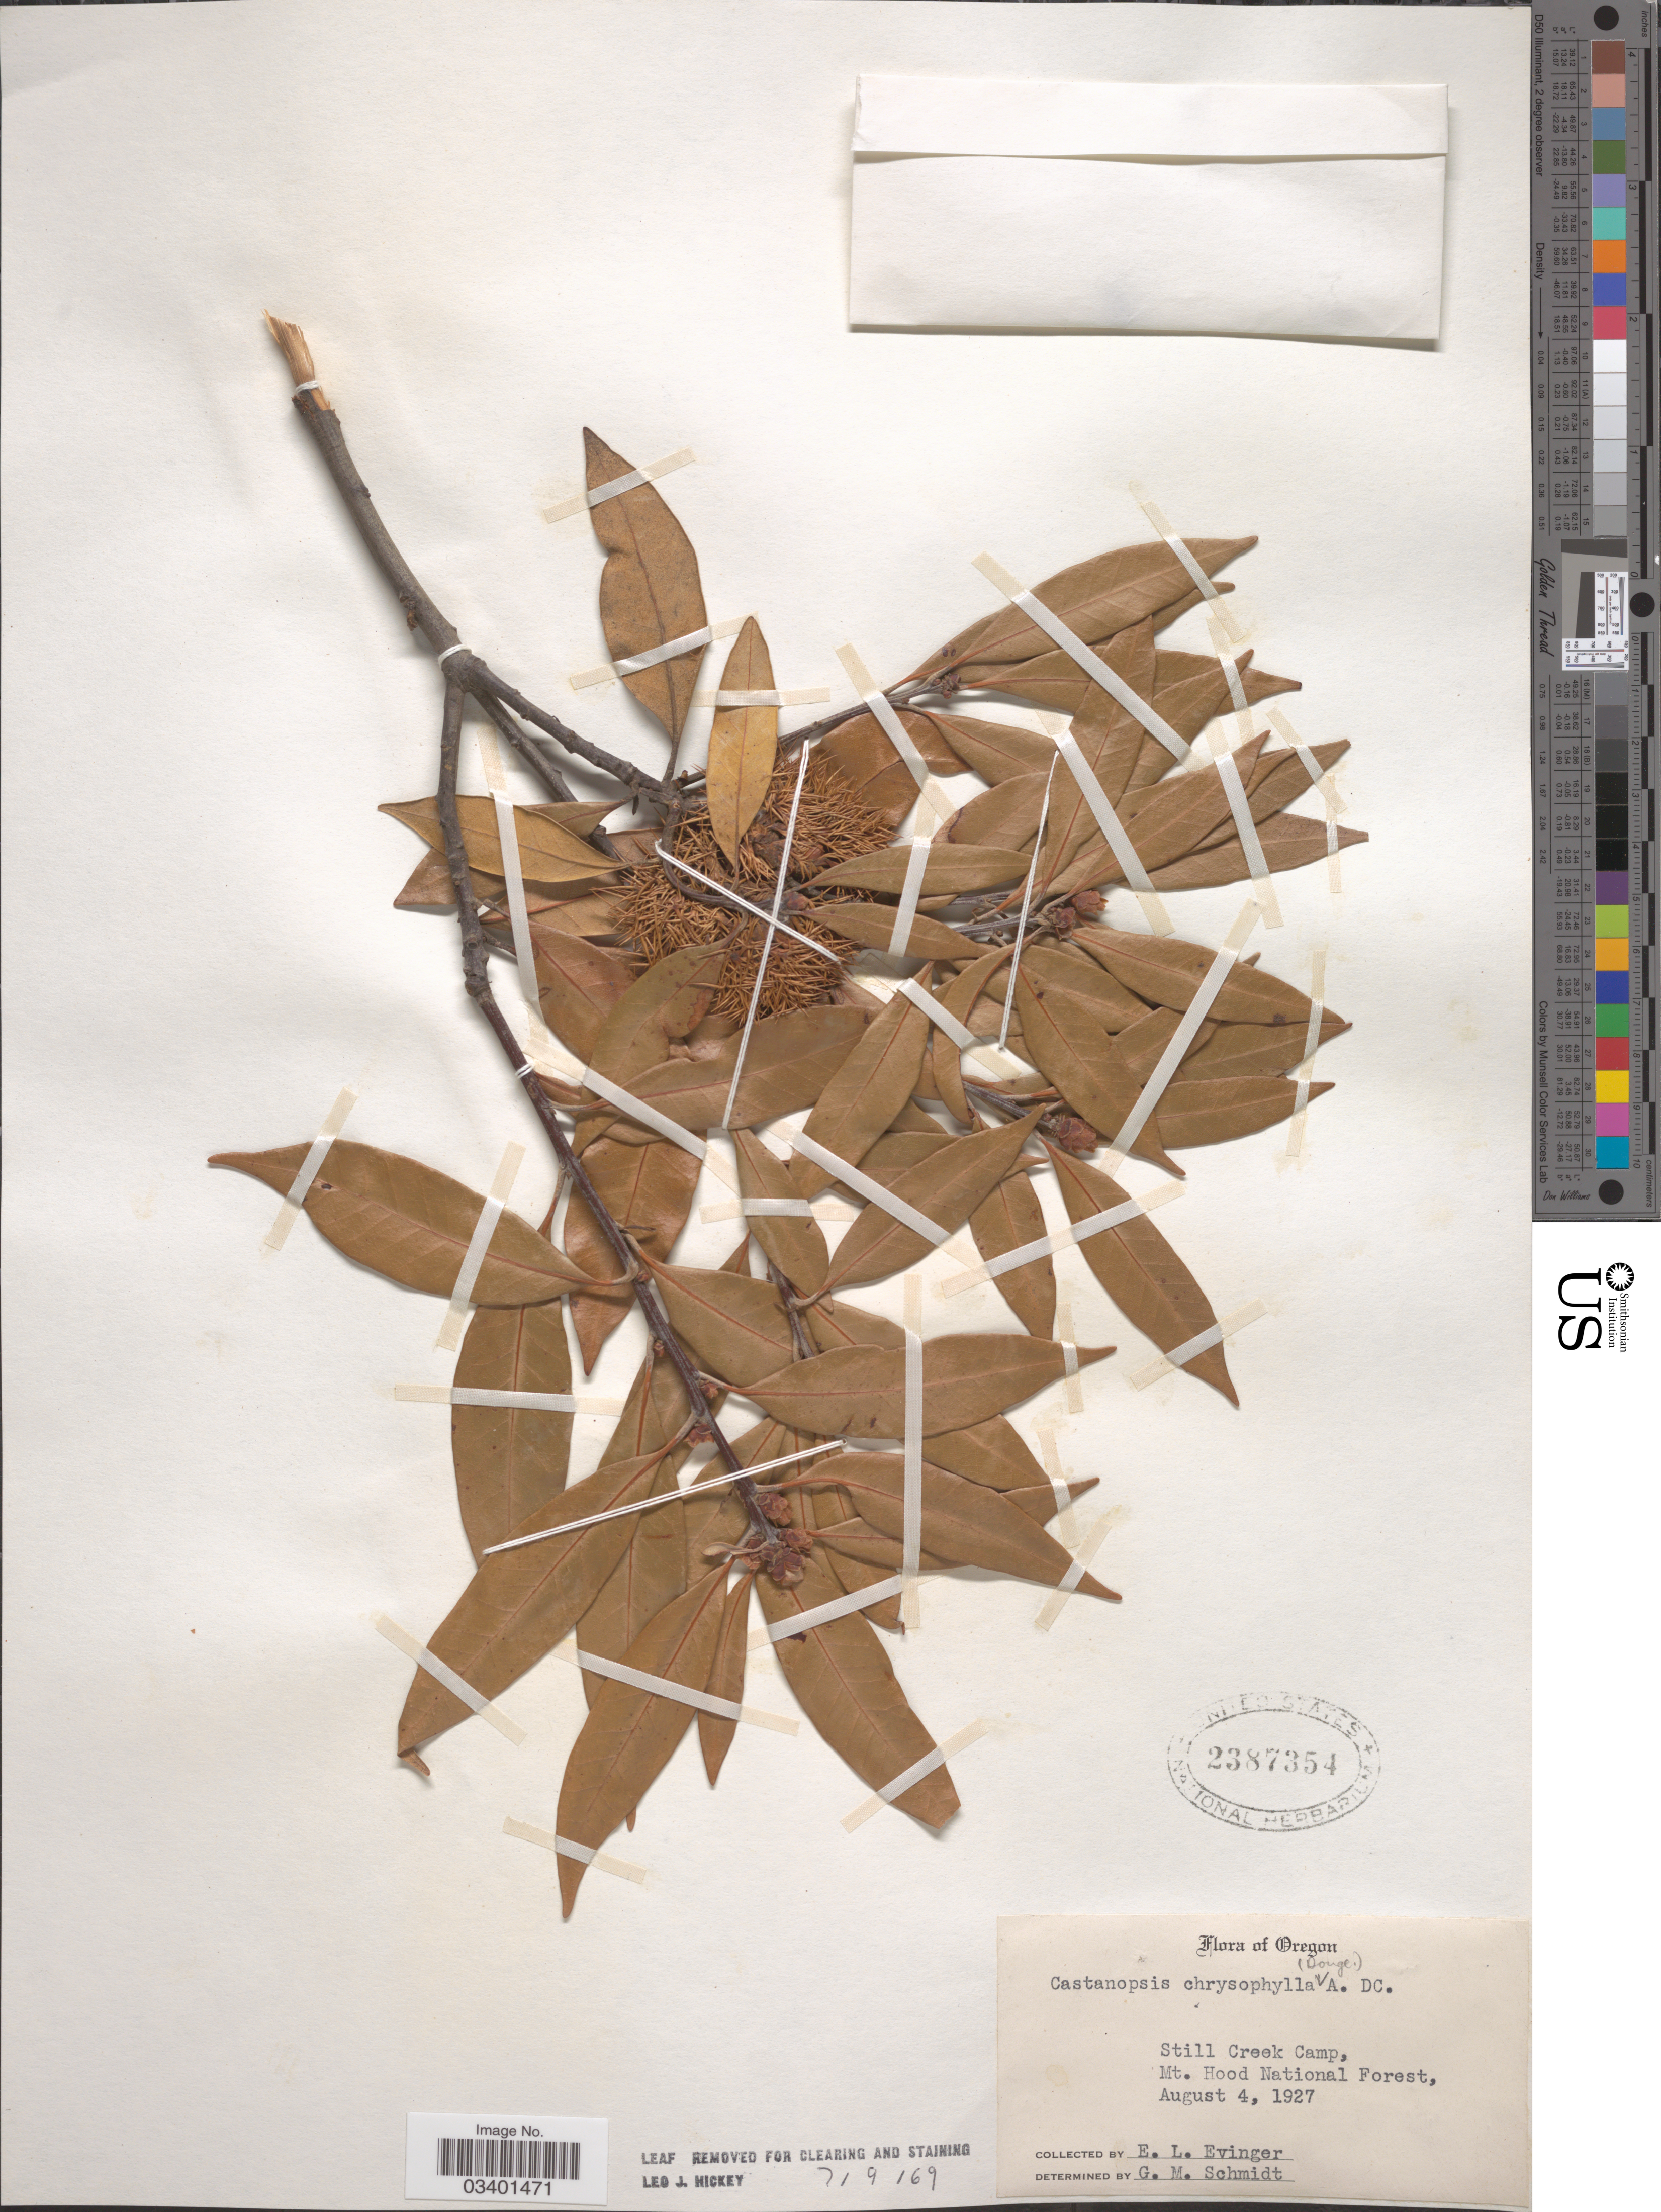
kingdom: Plantae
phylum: Tracheophyta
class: Magnoliopsida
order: Fagales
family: Fagaceae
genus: Chrysolepis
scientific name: Chrysolepis chrysophylla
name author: (Douglas ex Hook.) Hjelmq.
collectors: E. Evinger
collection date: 1927-08-04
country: United States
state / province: Oregon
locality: Still Creek Camp, Mt. Hood National Forest.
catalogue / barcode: US 2387354